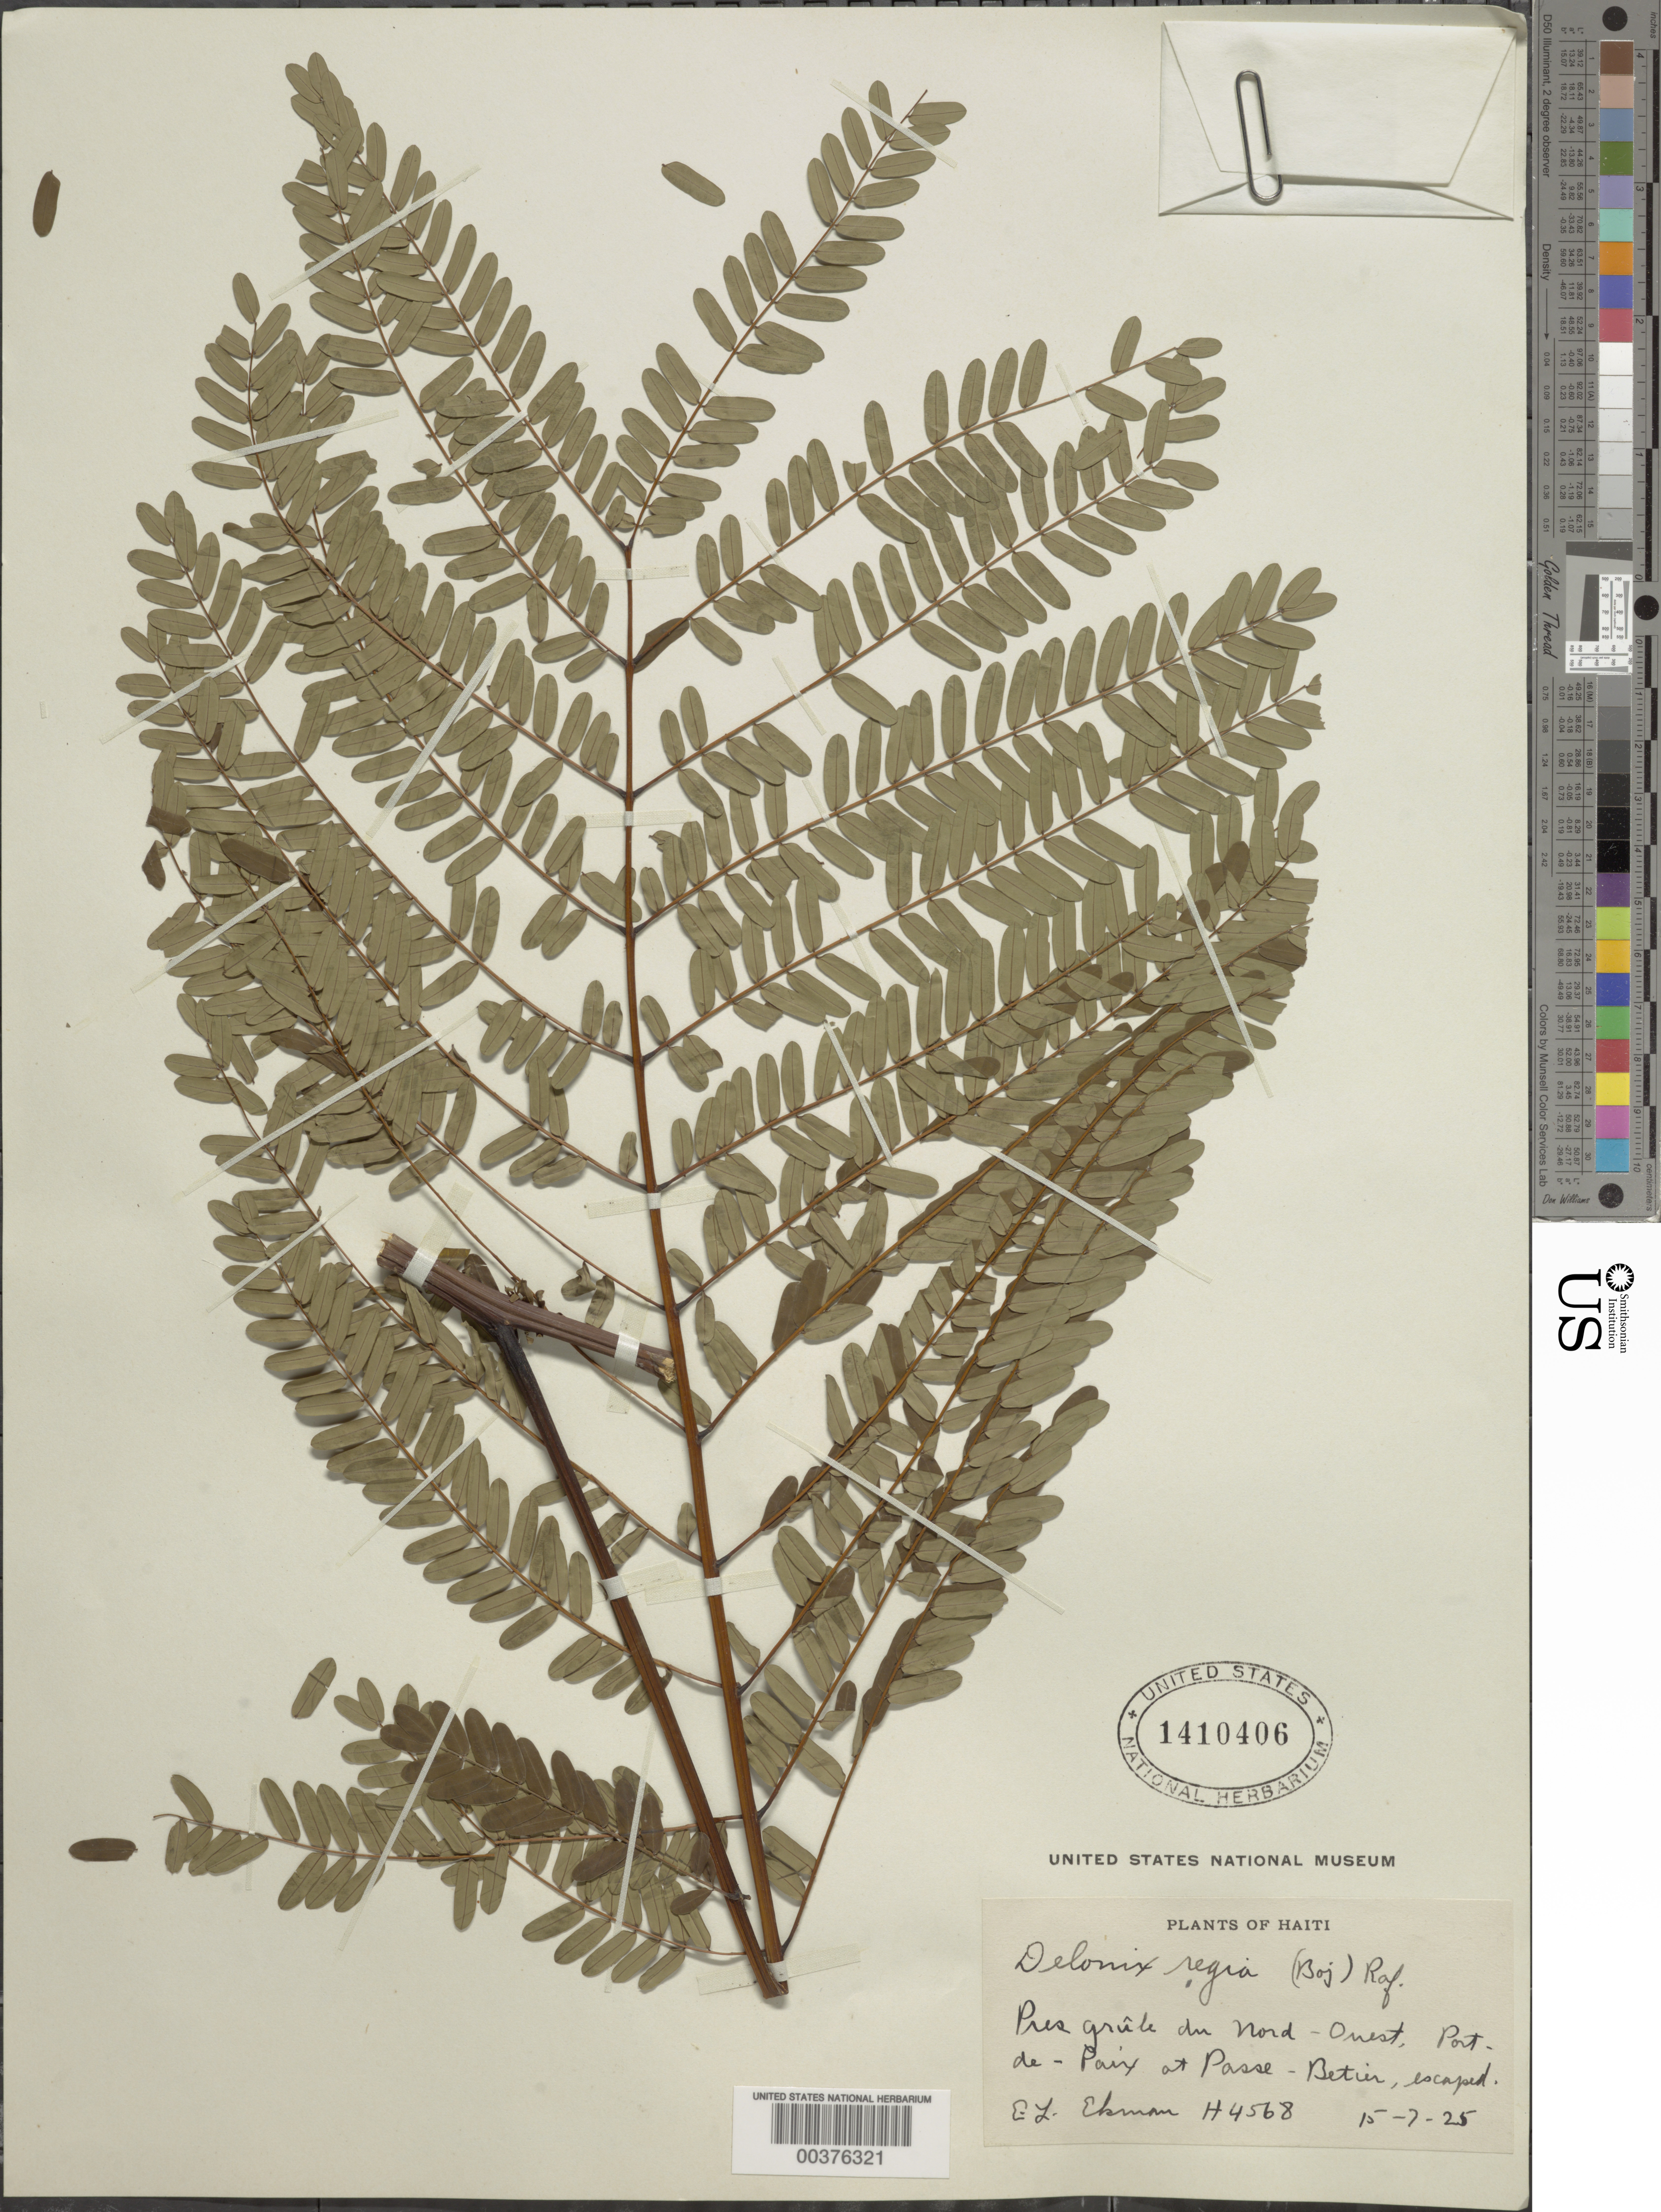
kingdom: Plantae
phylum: Tracheophyta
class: Magnoliopsida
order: Fabales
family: Fabaceae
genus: Delonix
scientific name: Delonix regia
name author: (Bojer ex Hook.) Raf.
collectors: E. L. Ekman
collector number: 4568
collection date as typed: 15 Jul 1925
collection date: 1925-07-15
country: Haiti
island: Hispaniola Island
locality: Pres grule du nord-ouest, port-de-paix at passe-betier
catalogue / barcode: US 1410406